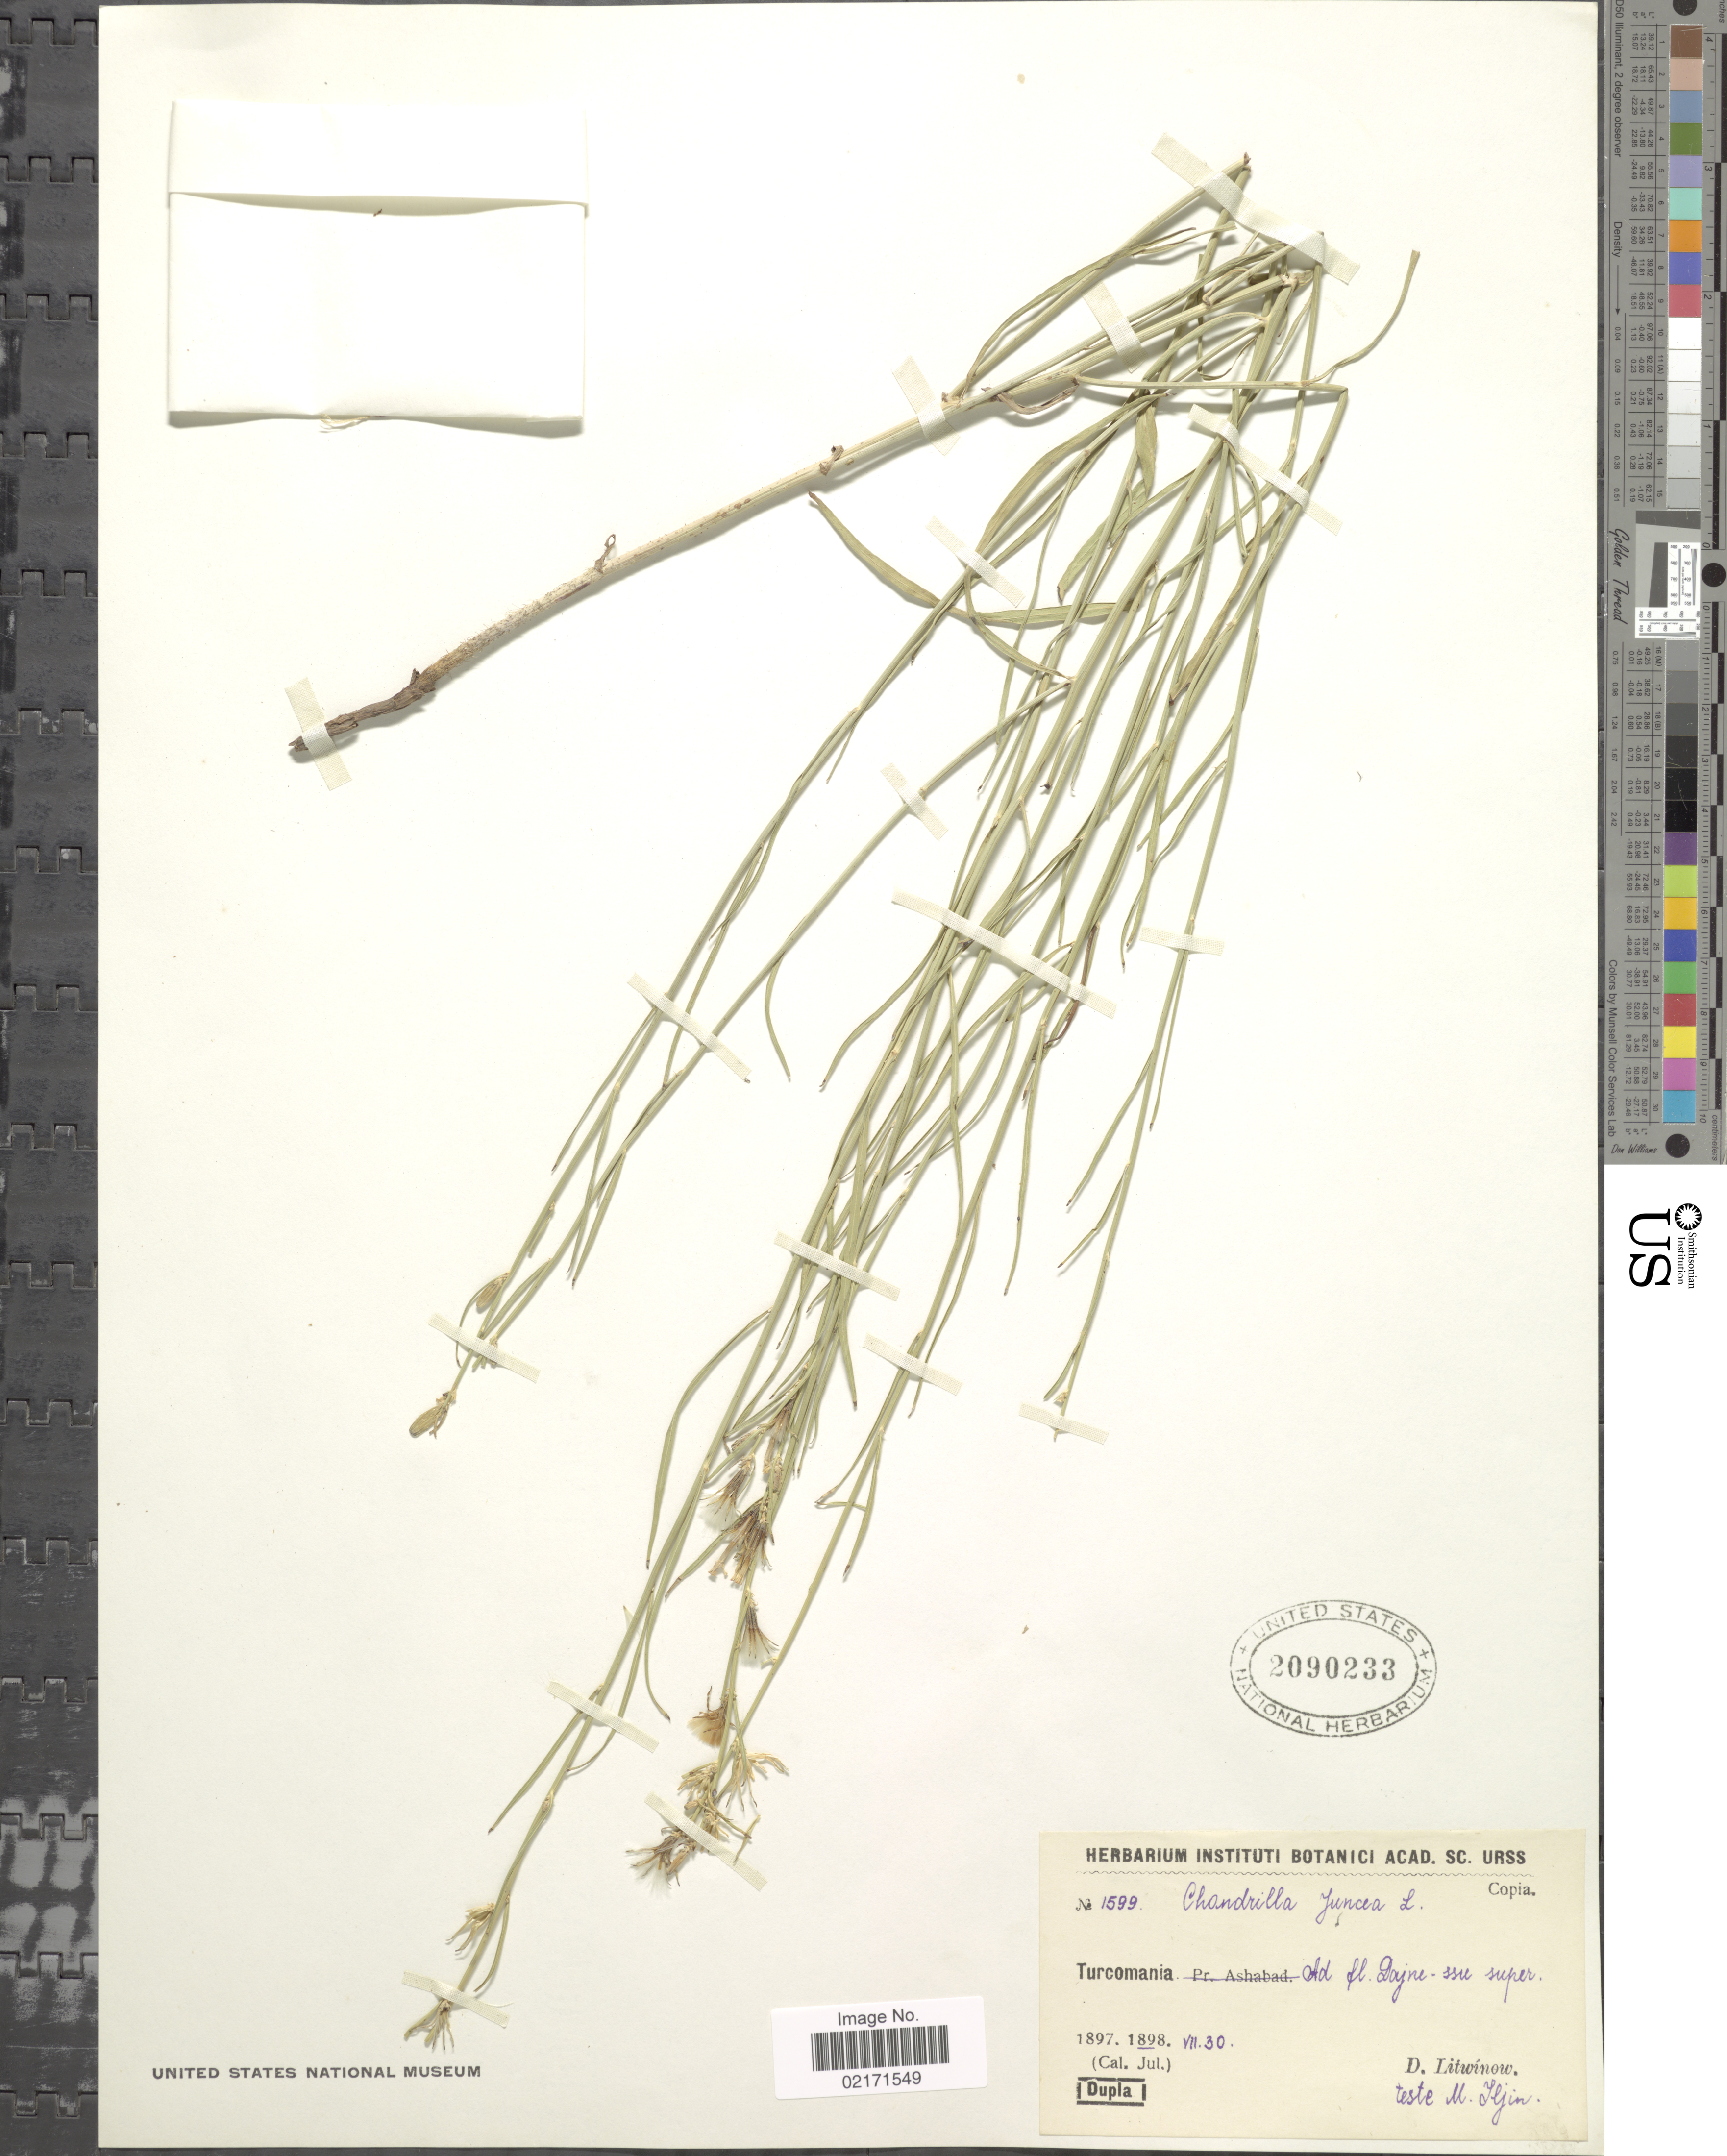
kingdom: Plantae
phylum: Tracheophyta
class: Magnoliopsida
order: Asterales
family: Asteraceae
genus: Chondrilla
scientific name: Chondrilla juncea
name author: L.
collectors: D. Litwinow & M. Iljin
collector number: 1599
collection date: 1898-07-30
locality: Turcomania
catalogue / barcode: US 2090233